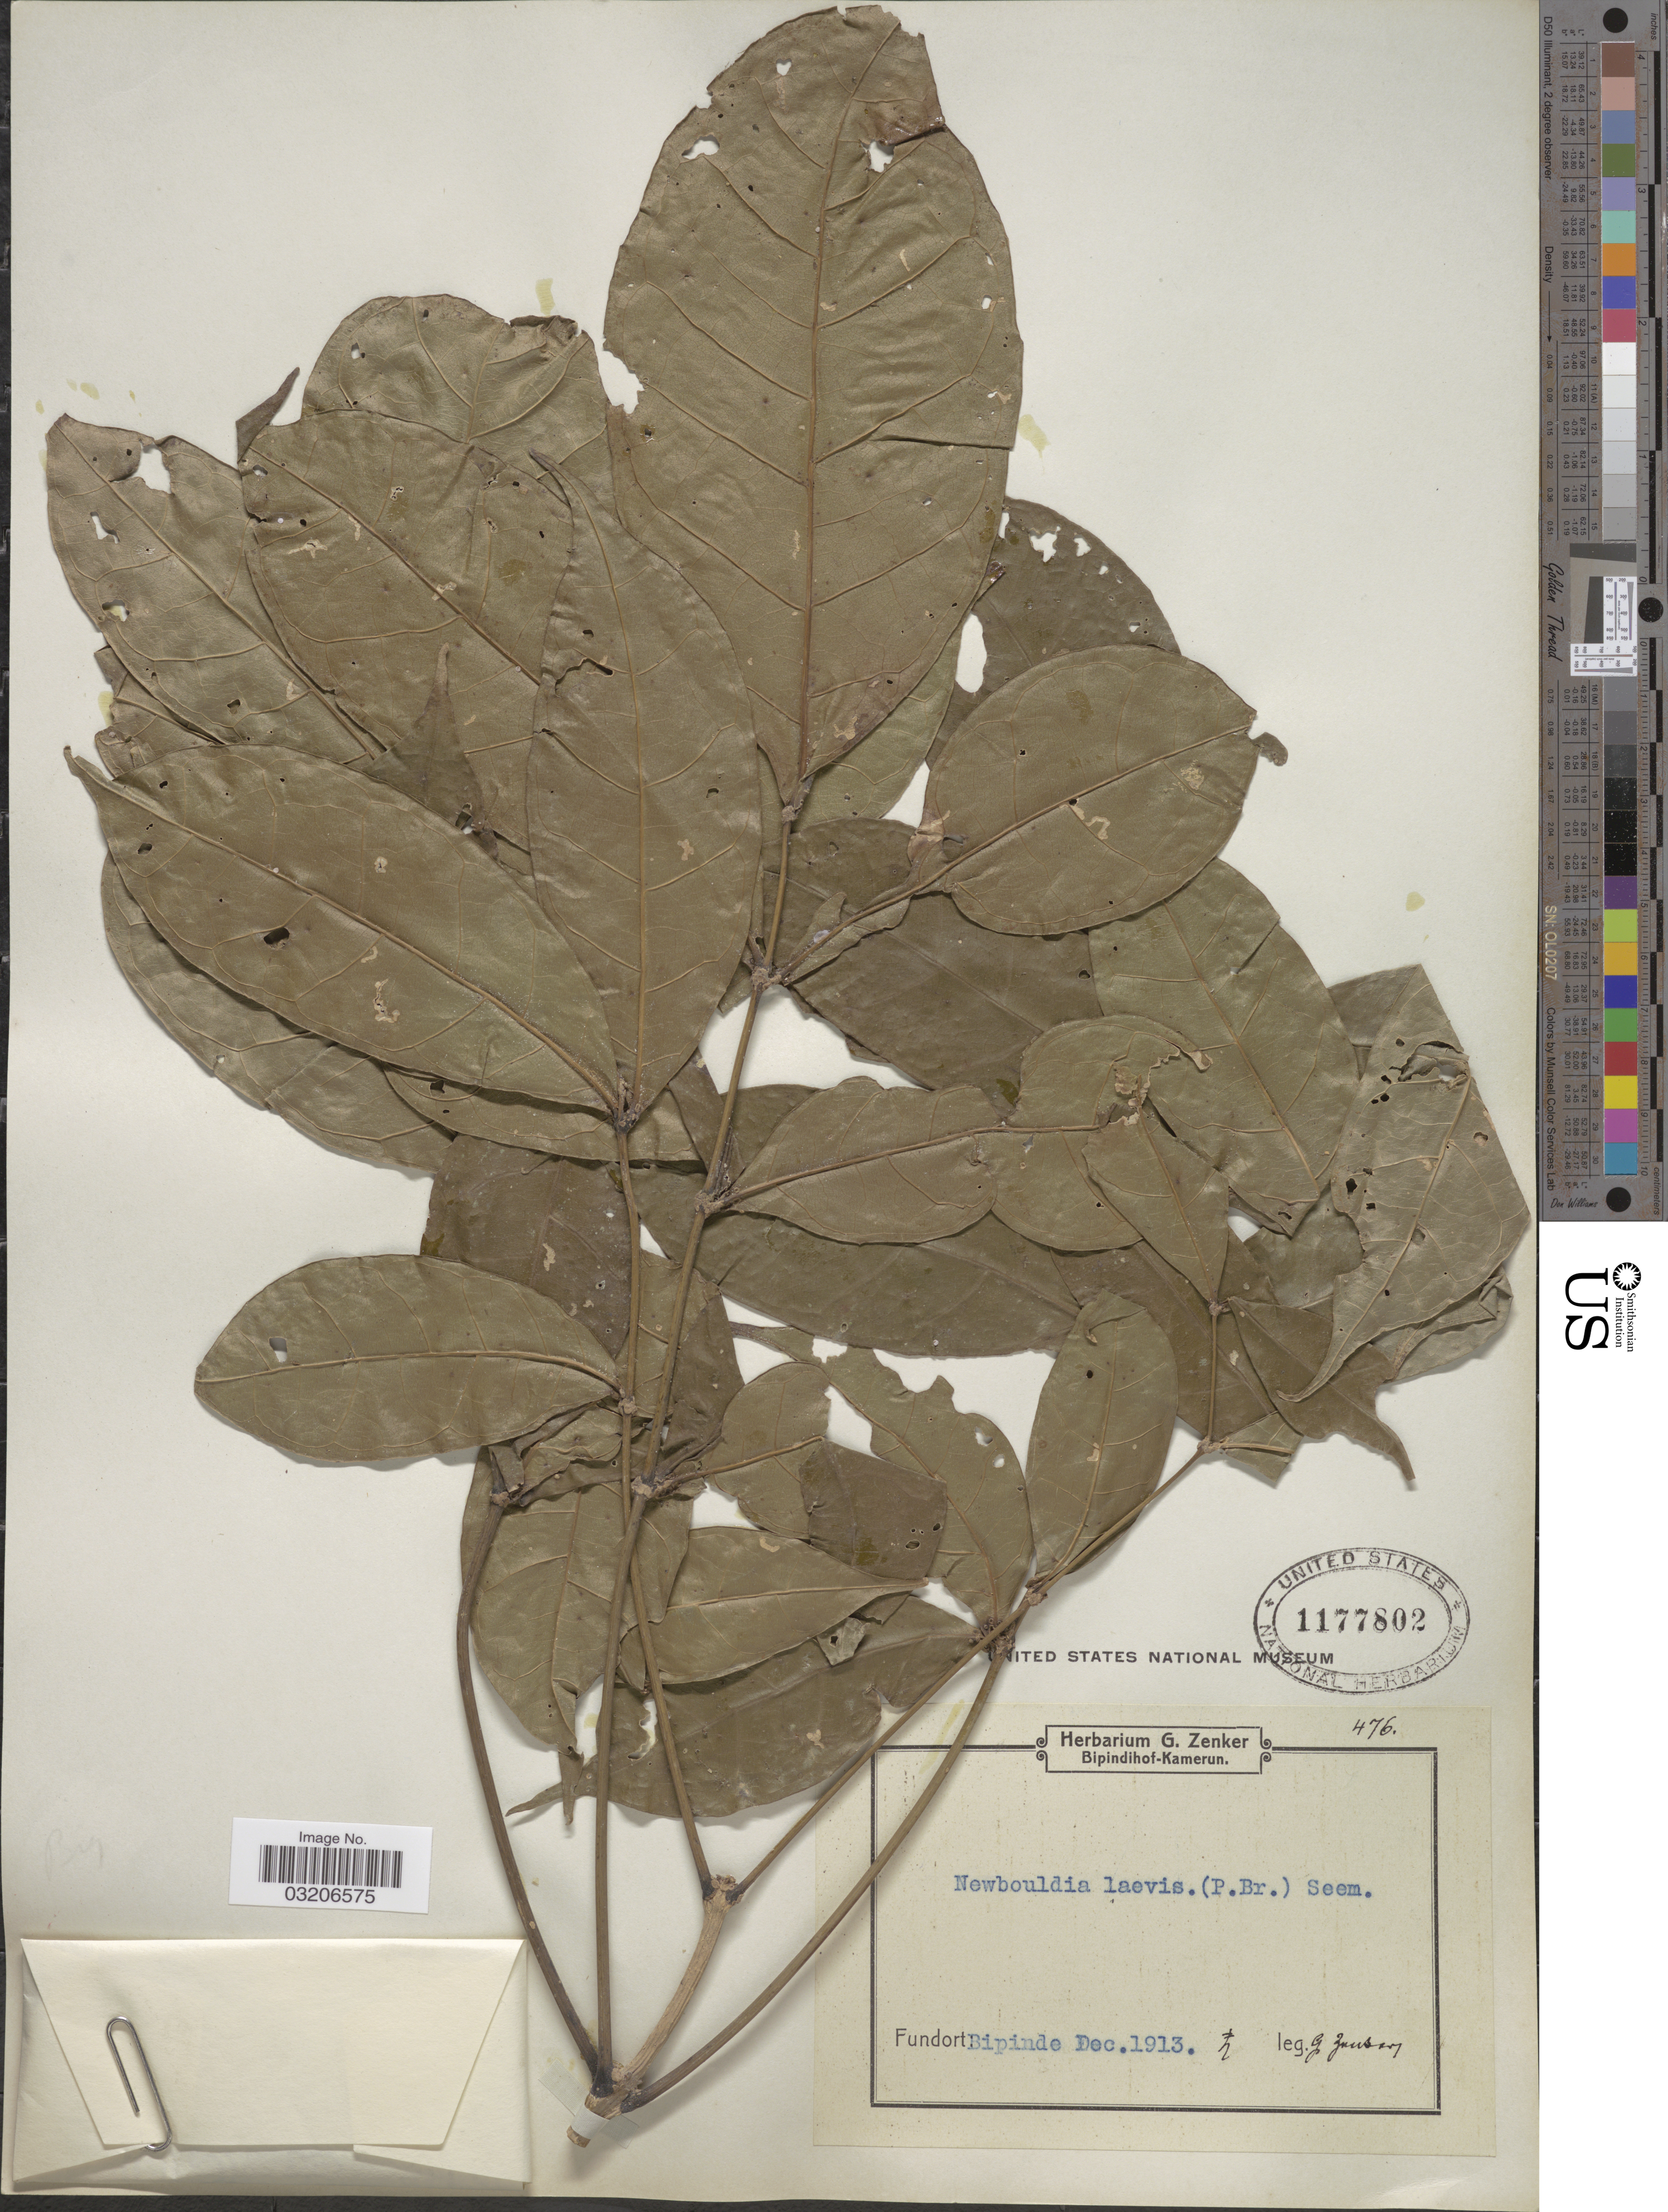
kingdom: Plantae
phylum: Tracheophyta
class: Magnoliopsida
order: Lamiales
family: Bignoniaceae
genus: Newbouldia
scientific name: Newbouldia laevis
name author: (P. Beauv.) Seem. ex Bureau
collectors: G. A. Zenker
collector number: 476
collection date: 1913-12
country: Cameroon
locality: Bipinde.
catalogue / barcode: US 1177802